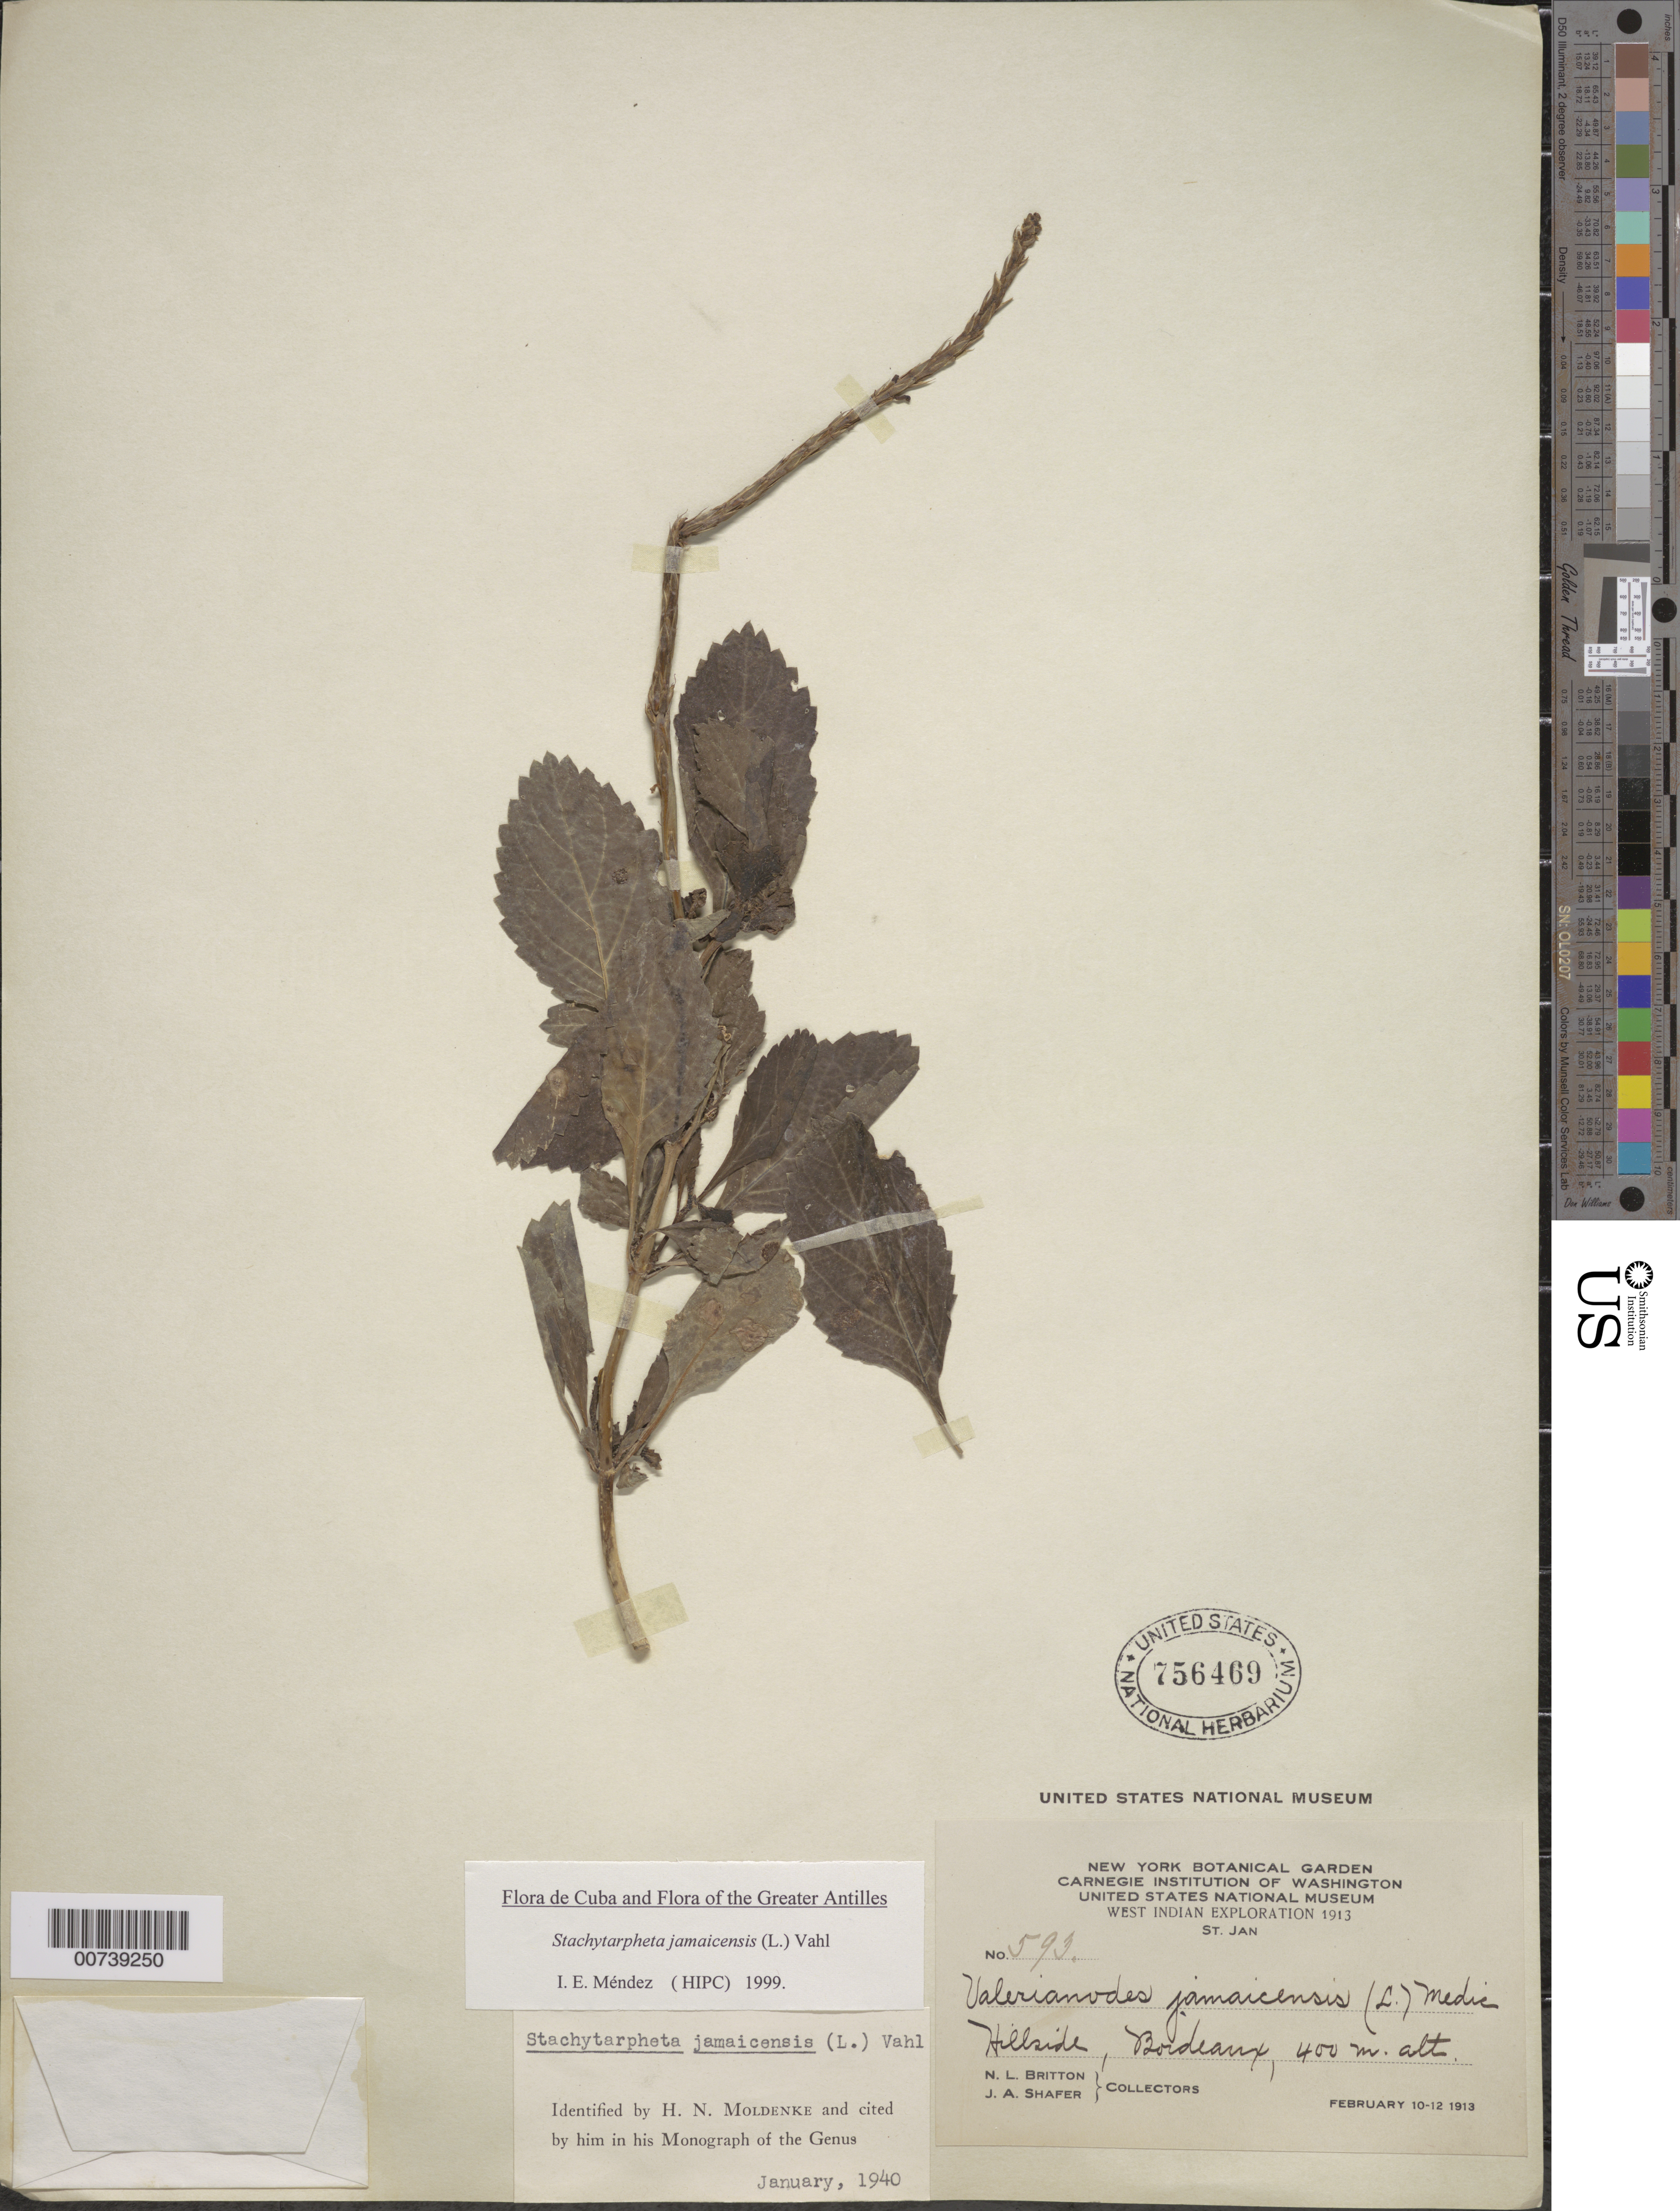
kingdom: Plantae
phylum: Tracheophyta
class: Magnoliopsida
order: Lamiales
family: Verbenaceae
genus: Stachytarpheta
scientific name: Stachytarpheta jamaicensis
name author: (L.) Vahl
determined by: Méndez, Isidro E., (HIPC)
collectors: N. Britton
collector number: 593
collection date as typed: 10 Feb 1913 to 12 Feb 1913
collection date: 1913-02-10/1913-02-12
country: U.S. Virgin Islands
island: St. John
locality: Bordeaux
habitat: Hillside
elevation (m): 400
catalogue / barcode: US 756469